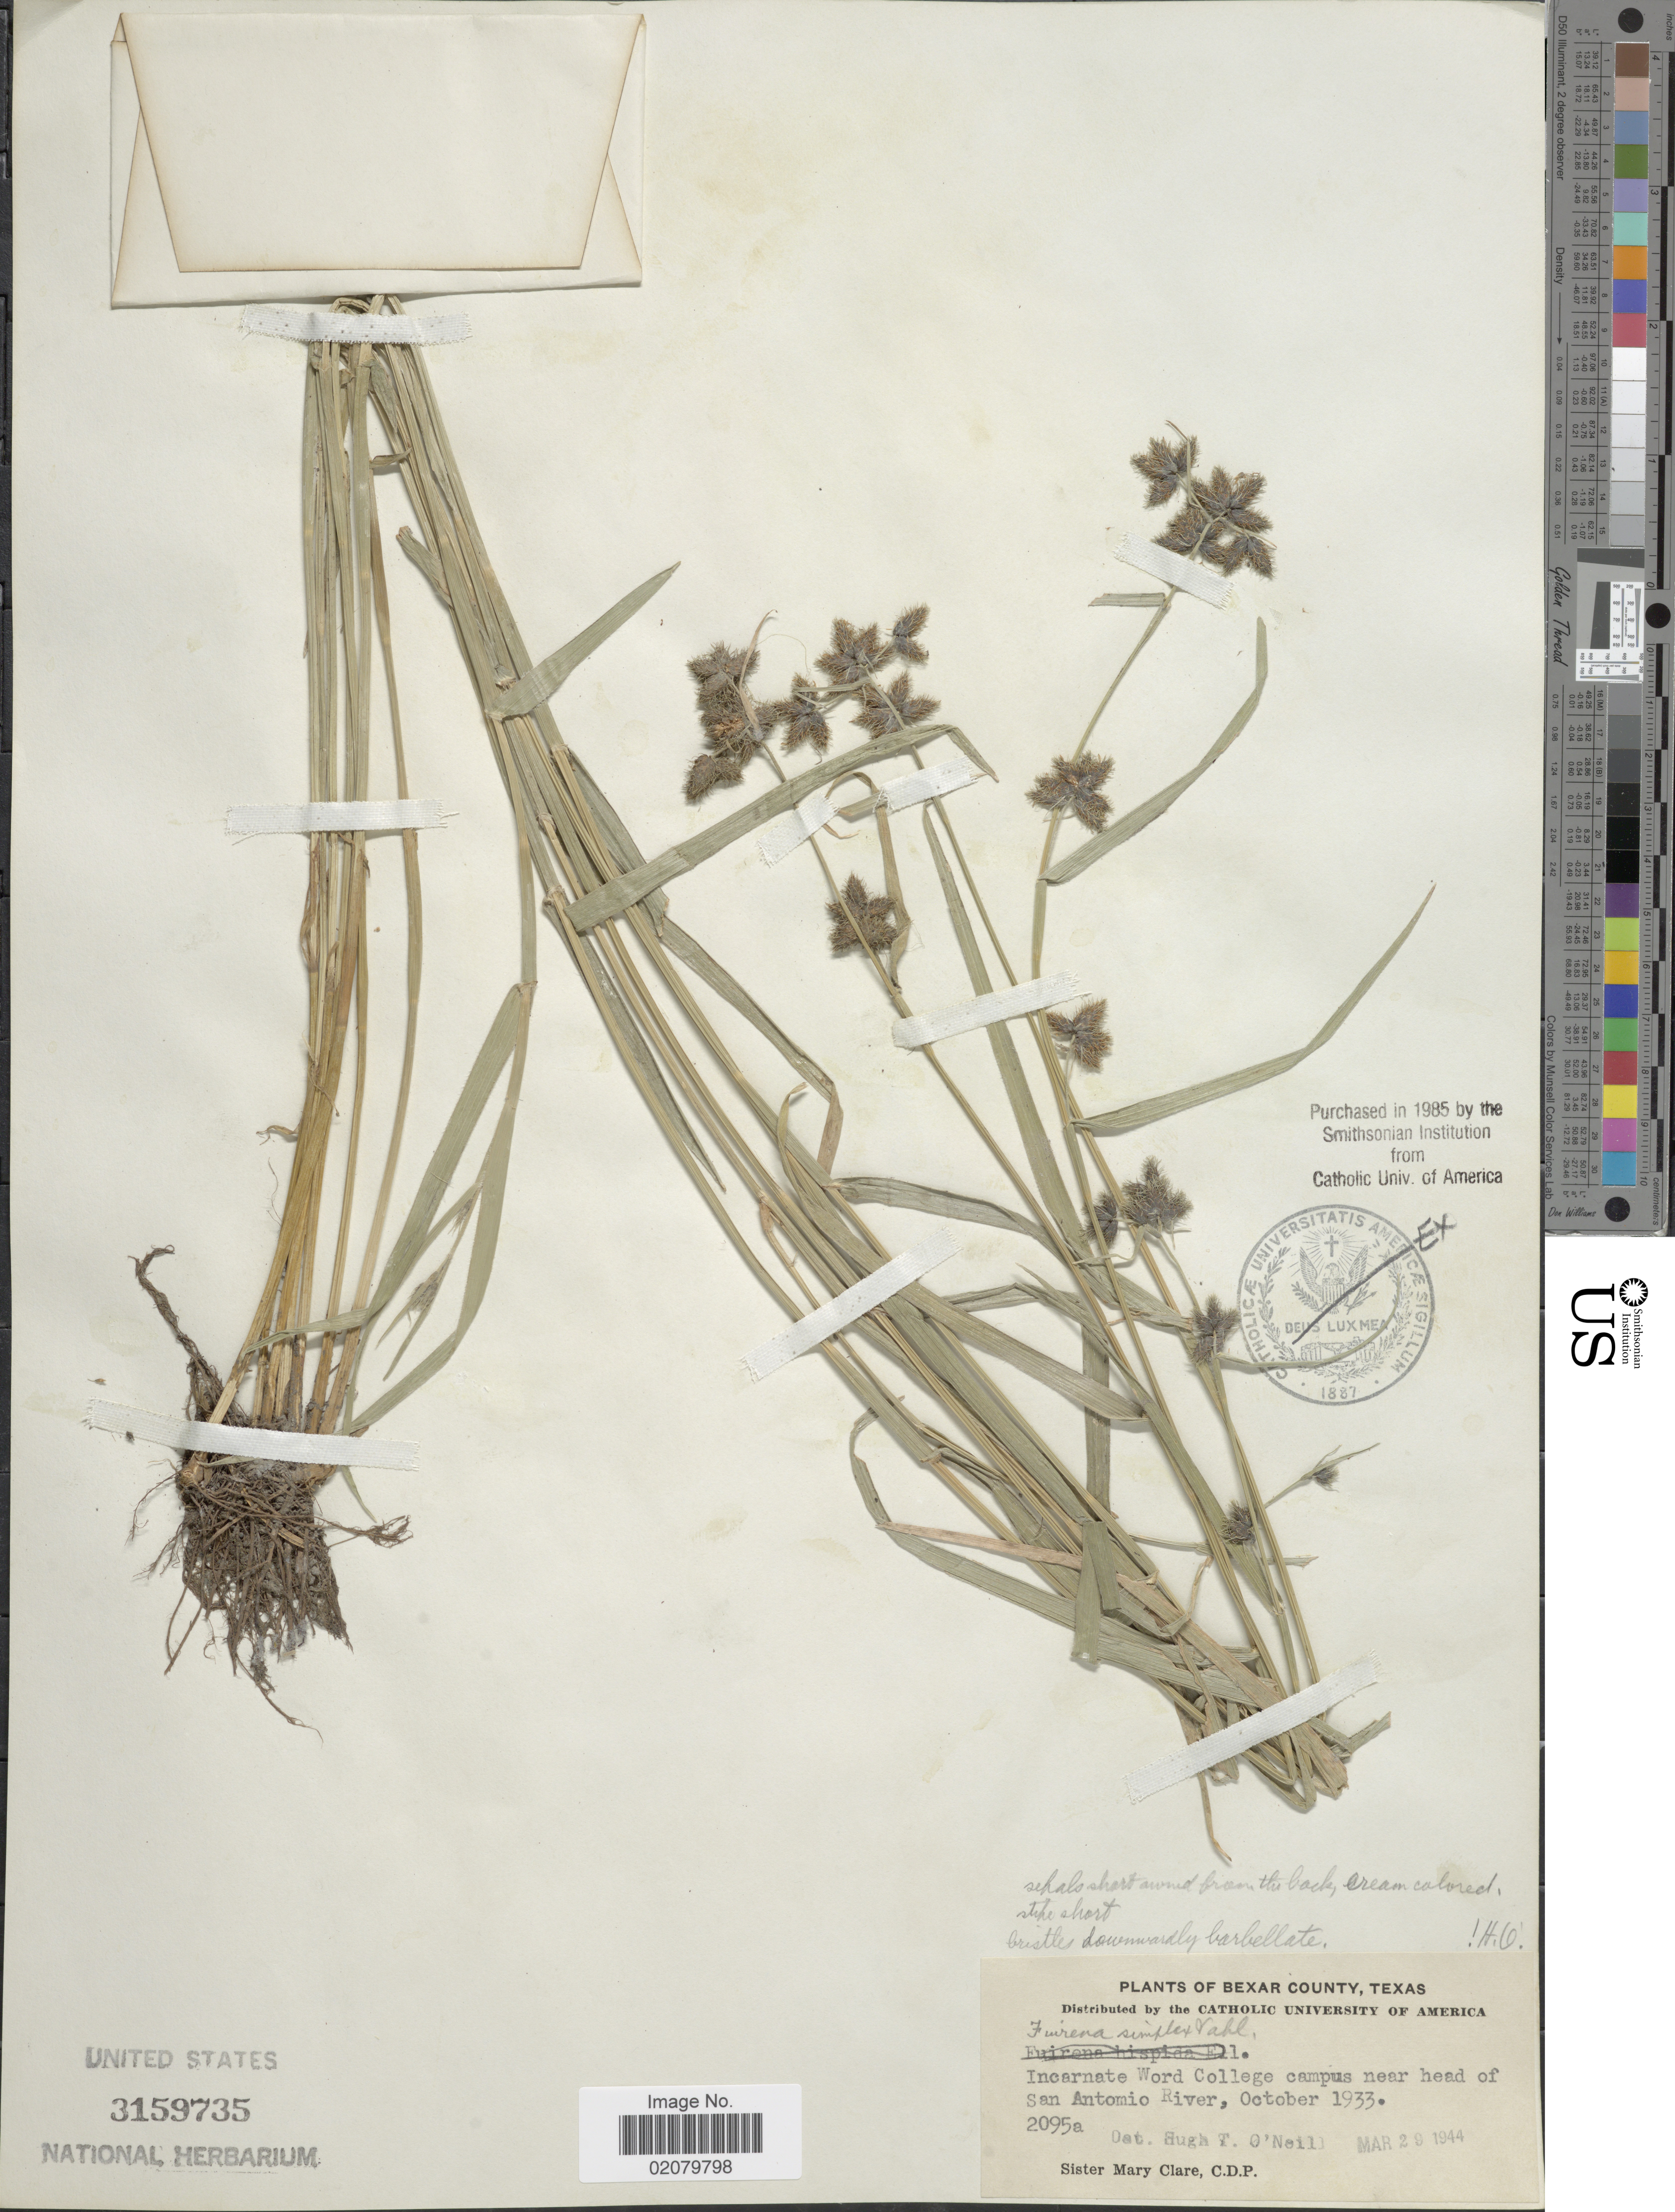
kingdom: Plantae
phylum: Tracheophyta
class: Liliopsida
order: Poales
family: Cyperaceae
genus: Fuirena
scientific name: Fuirena simplex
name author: Vahl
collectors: M. Clare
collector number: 2095a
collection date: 1933-10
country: United States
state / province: Texas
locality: Bexar County, Incarnate Word College campus near head of San Antomio River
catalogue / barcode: US 3159735